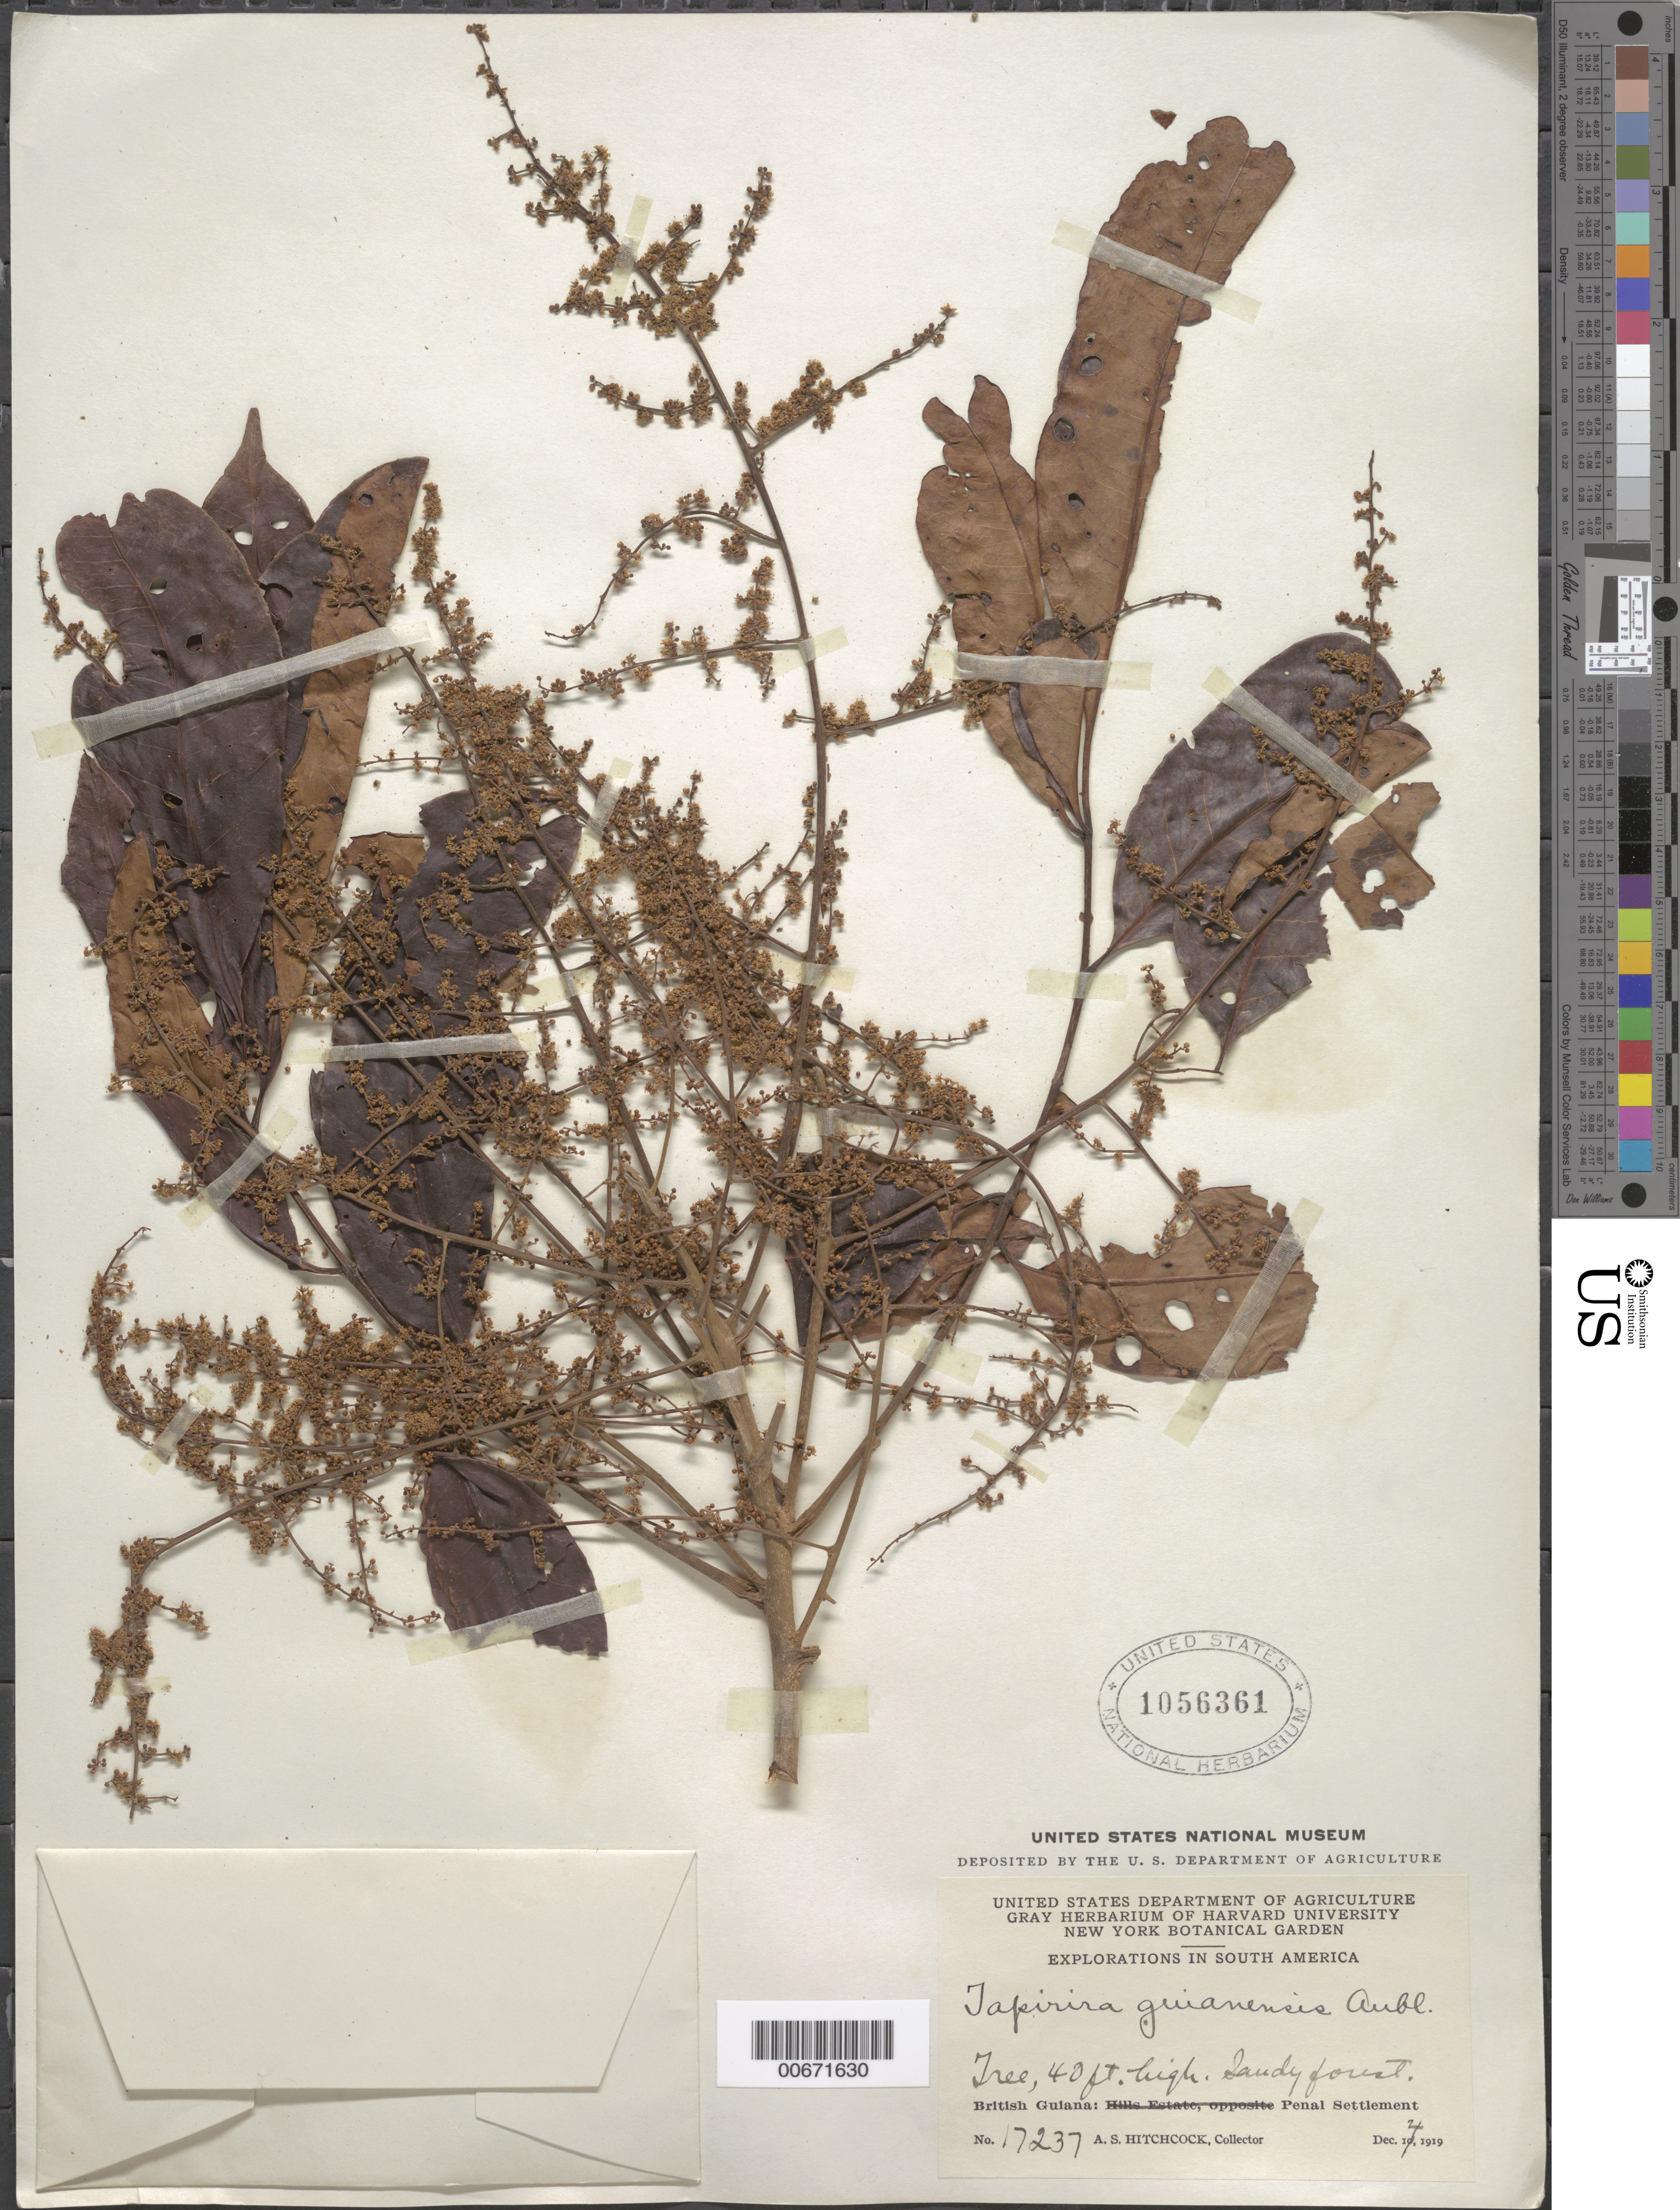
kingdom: Plantae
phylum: Tracheophyta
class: Magnoliopsida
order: Sapindales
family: Anacardiaceae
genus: Tapirira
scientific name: Tapirira guianensis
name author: Aubl.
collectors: A. S. Hitchcock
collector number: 17237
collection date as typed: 4-Dec-19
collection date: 1919-12-04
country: Guyana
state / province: Cuyuni-Mazaruni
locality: Penal Settlement, on W side of Essequibo River, near mouth of Mazaruni River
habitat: Sandy forest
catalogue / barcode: US 1056361